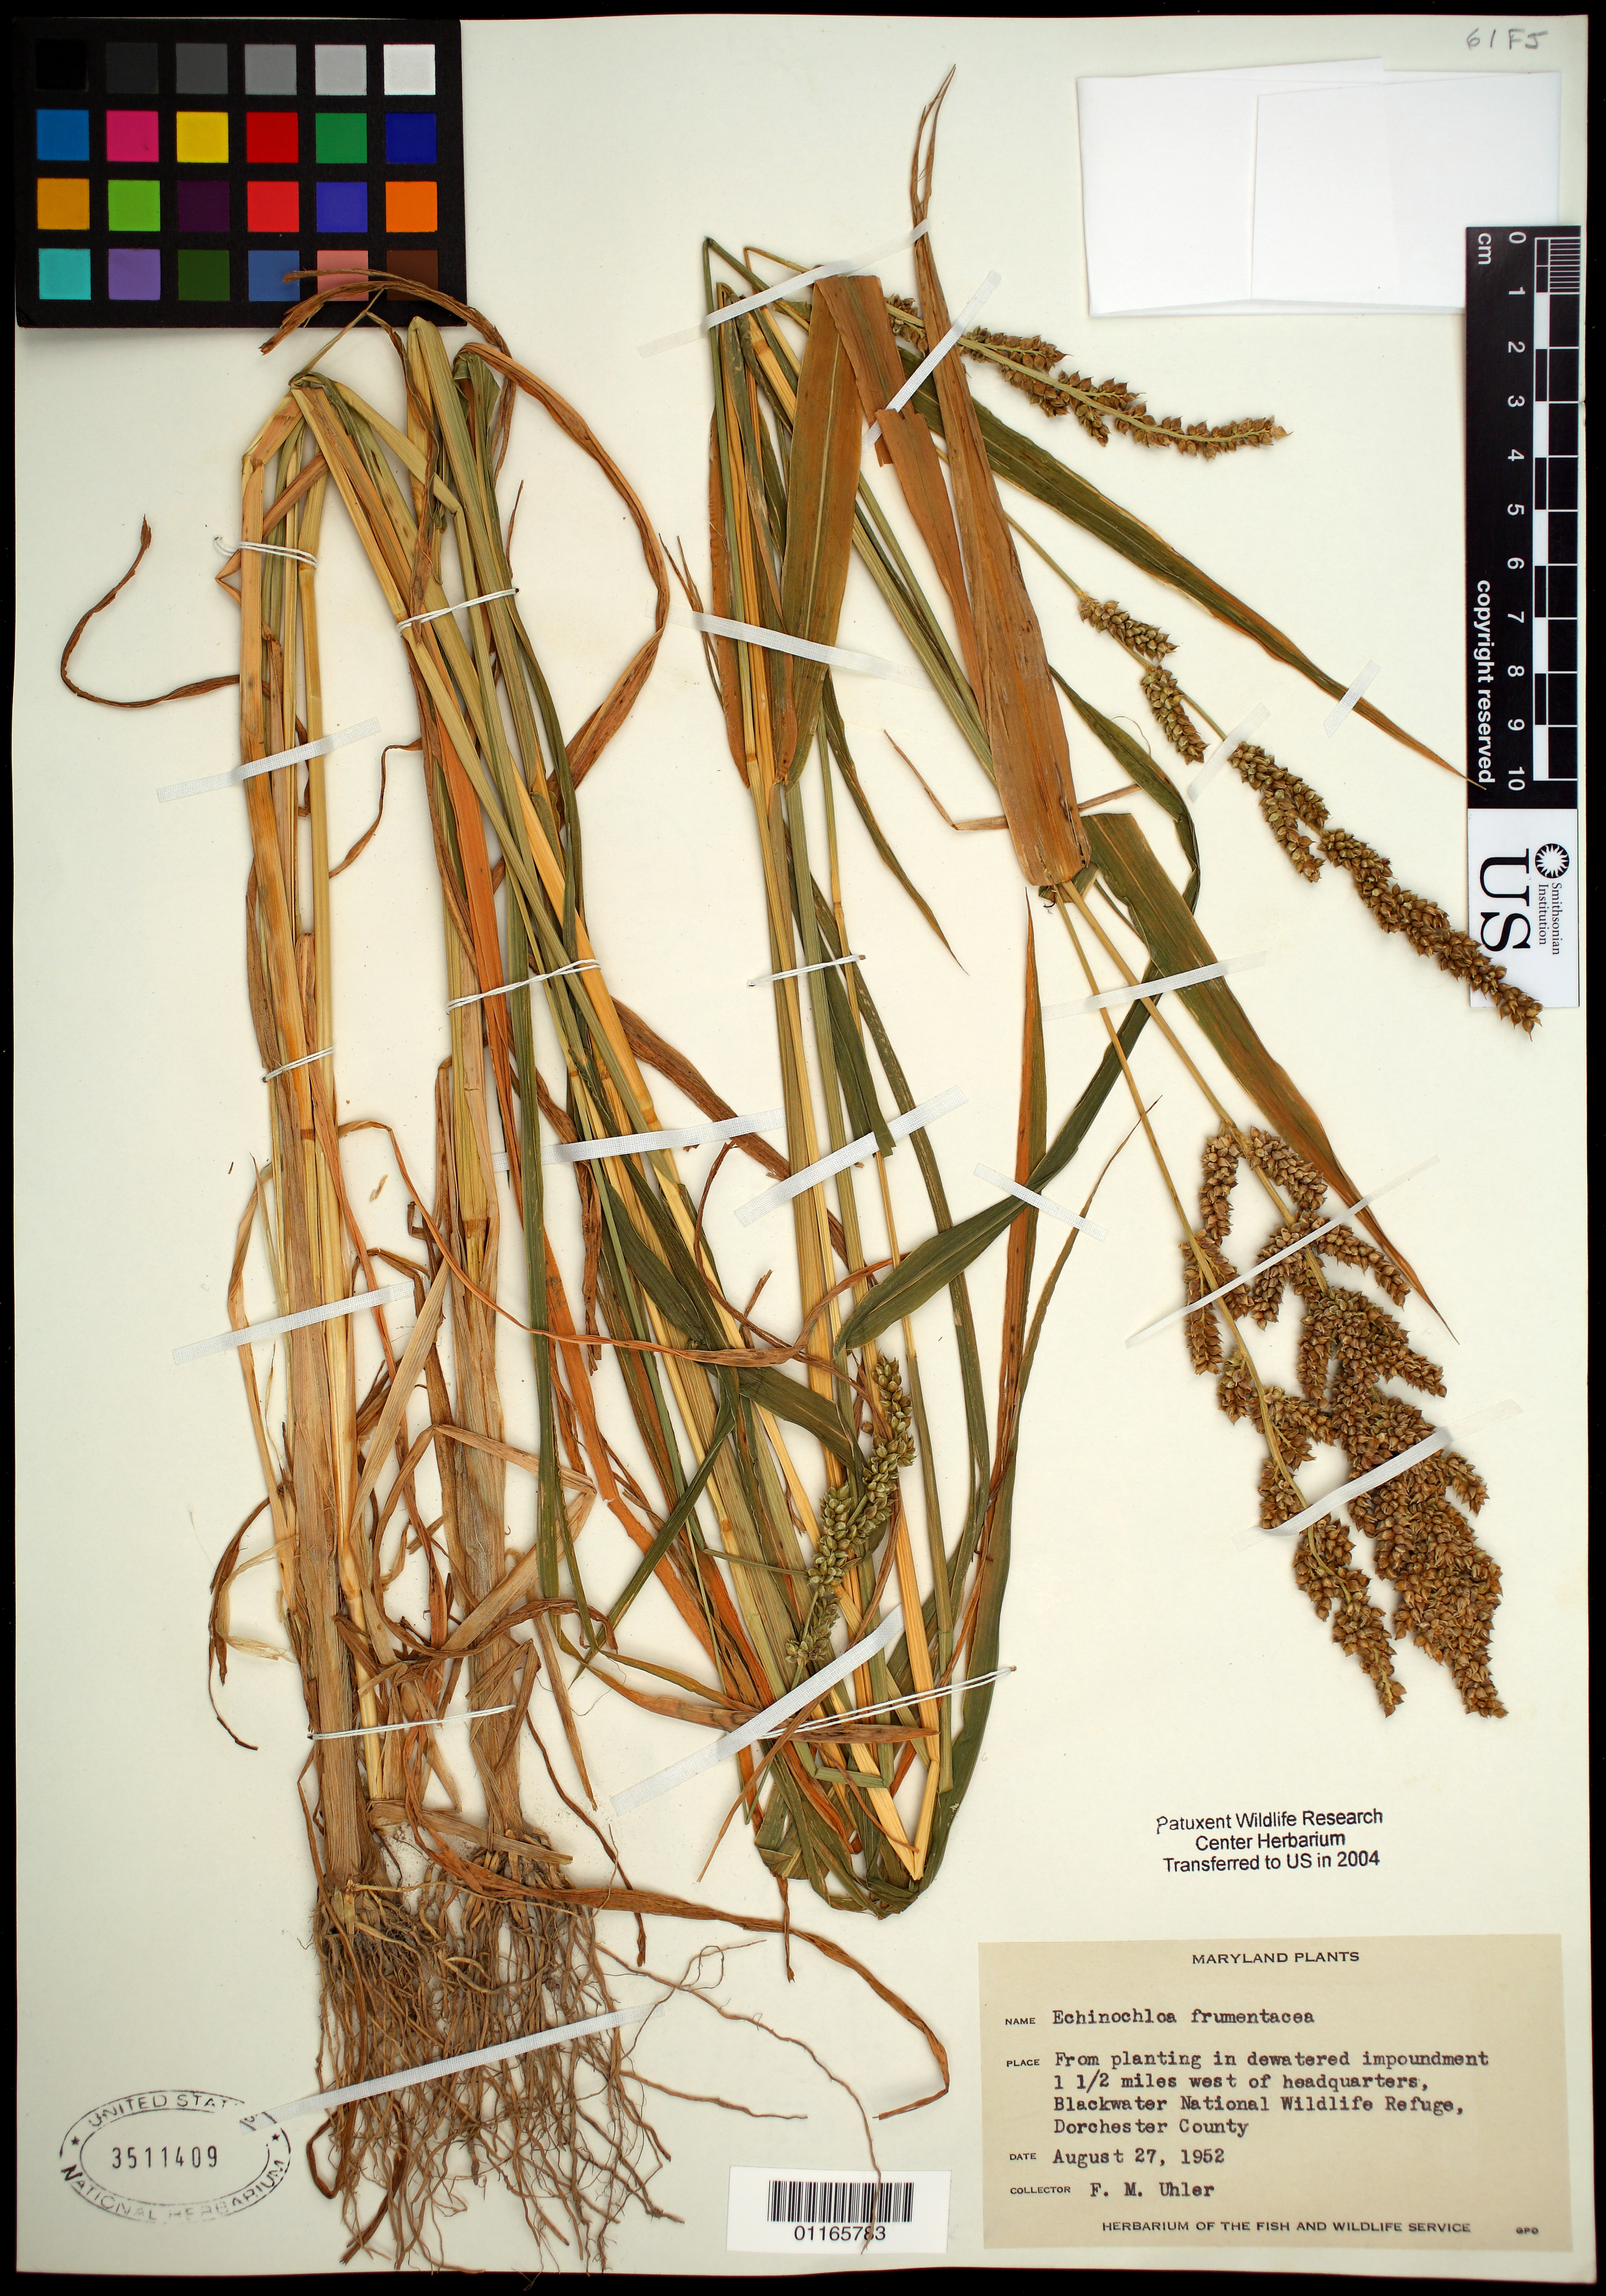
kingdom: Plantae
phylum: Tracheophyta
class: Liliopsida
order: Poales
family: Poaceae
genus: Echinochloa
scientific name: Echinochloa frumentacea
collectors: F. Uhler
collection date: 1952-08-27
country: United States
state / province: Maryland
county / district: Dorchester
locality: From planting in dewatered impoundment 1.5 miles west of headquarters, Blackwater National Wildlife Refuge.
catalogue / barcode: US 3511409